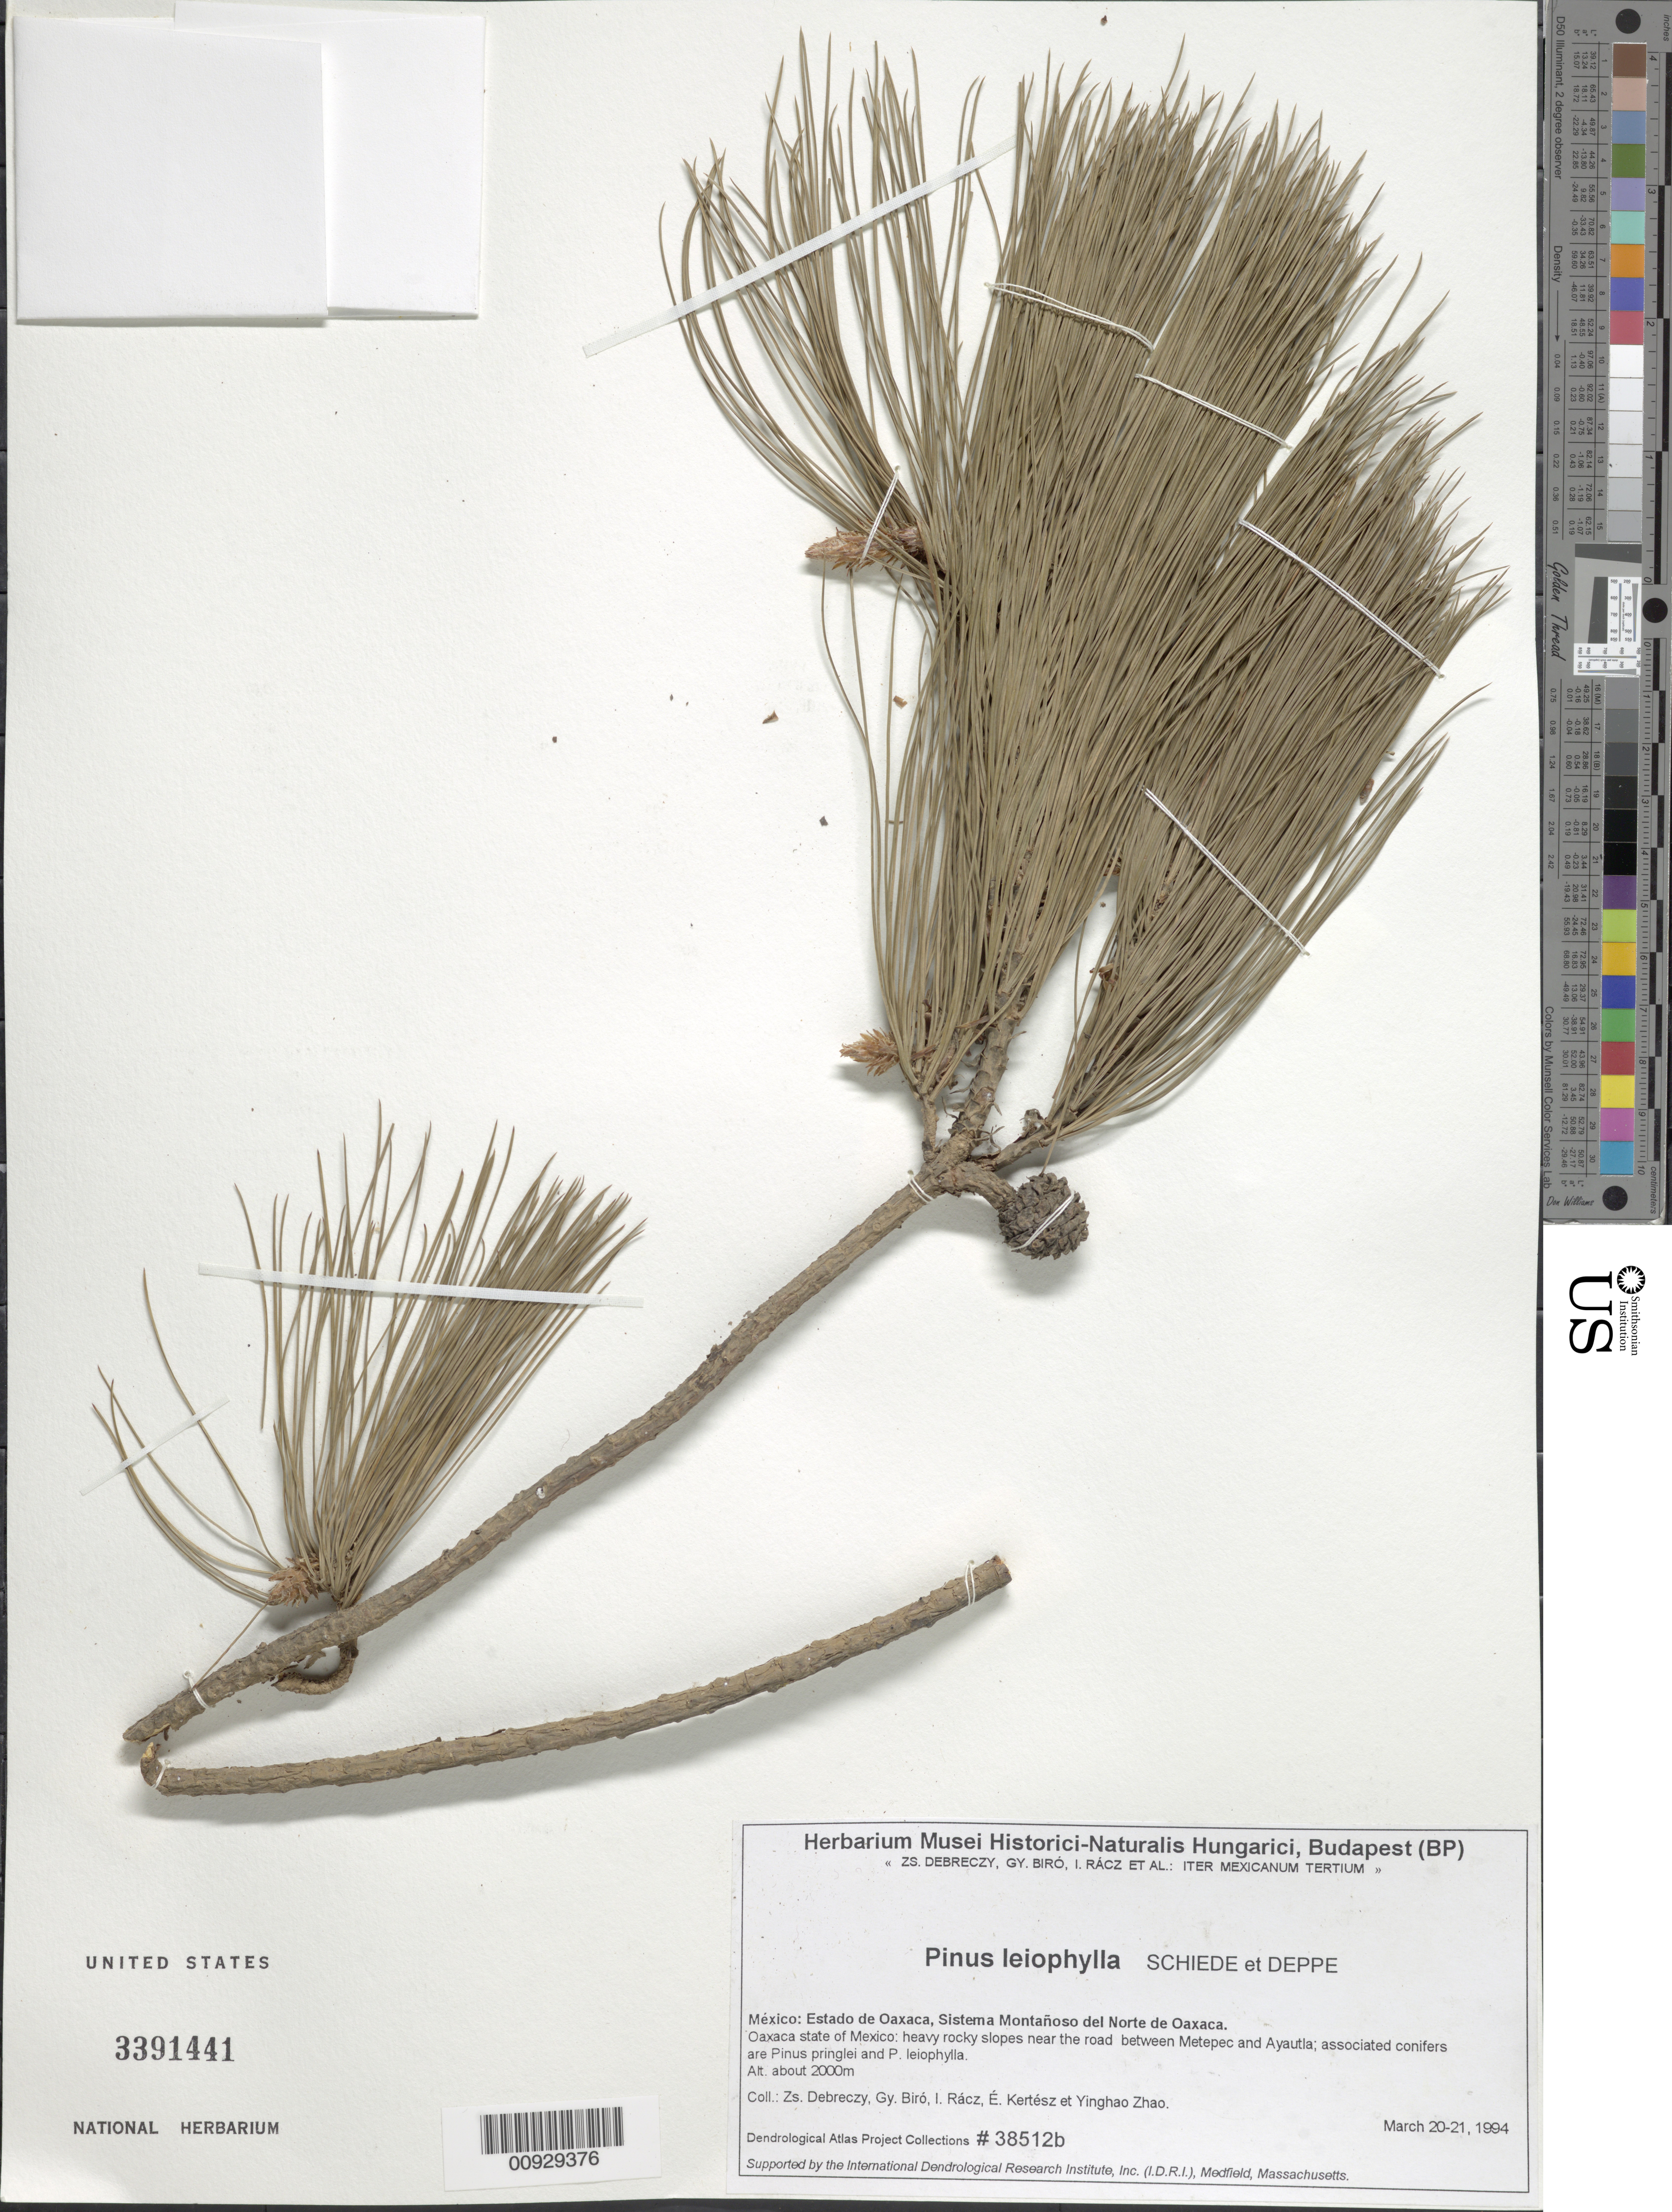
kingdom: Plantae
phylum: Tracheophyta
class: Pinopsida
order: Pinales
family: Pinaceae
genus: Pinus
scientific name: Pinus leiophylla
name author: Schiede ex Schltdl. & Cham.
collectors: Z. Debreczy, G. Biro, I. Rácz, E. Kertesz & Y. Zhao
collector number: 38512 b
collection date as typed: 20 Mar 1994 to 21 Mar 1994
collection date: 1994-03-20/1994-03-21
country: Mexico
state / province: Oaxaca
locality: Sistema Montañoso del Norte de Oaxaca. Near the road between Metepec and Ayautla.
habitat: Heavy rocky slopes; associated conifers are Pinus pringlei and P. leiophylla.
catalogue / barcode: US 3391441